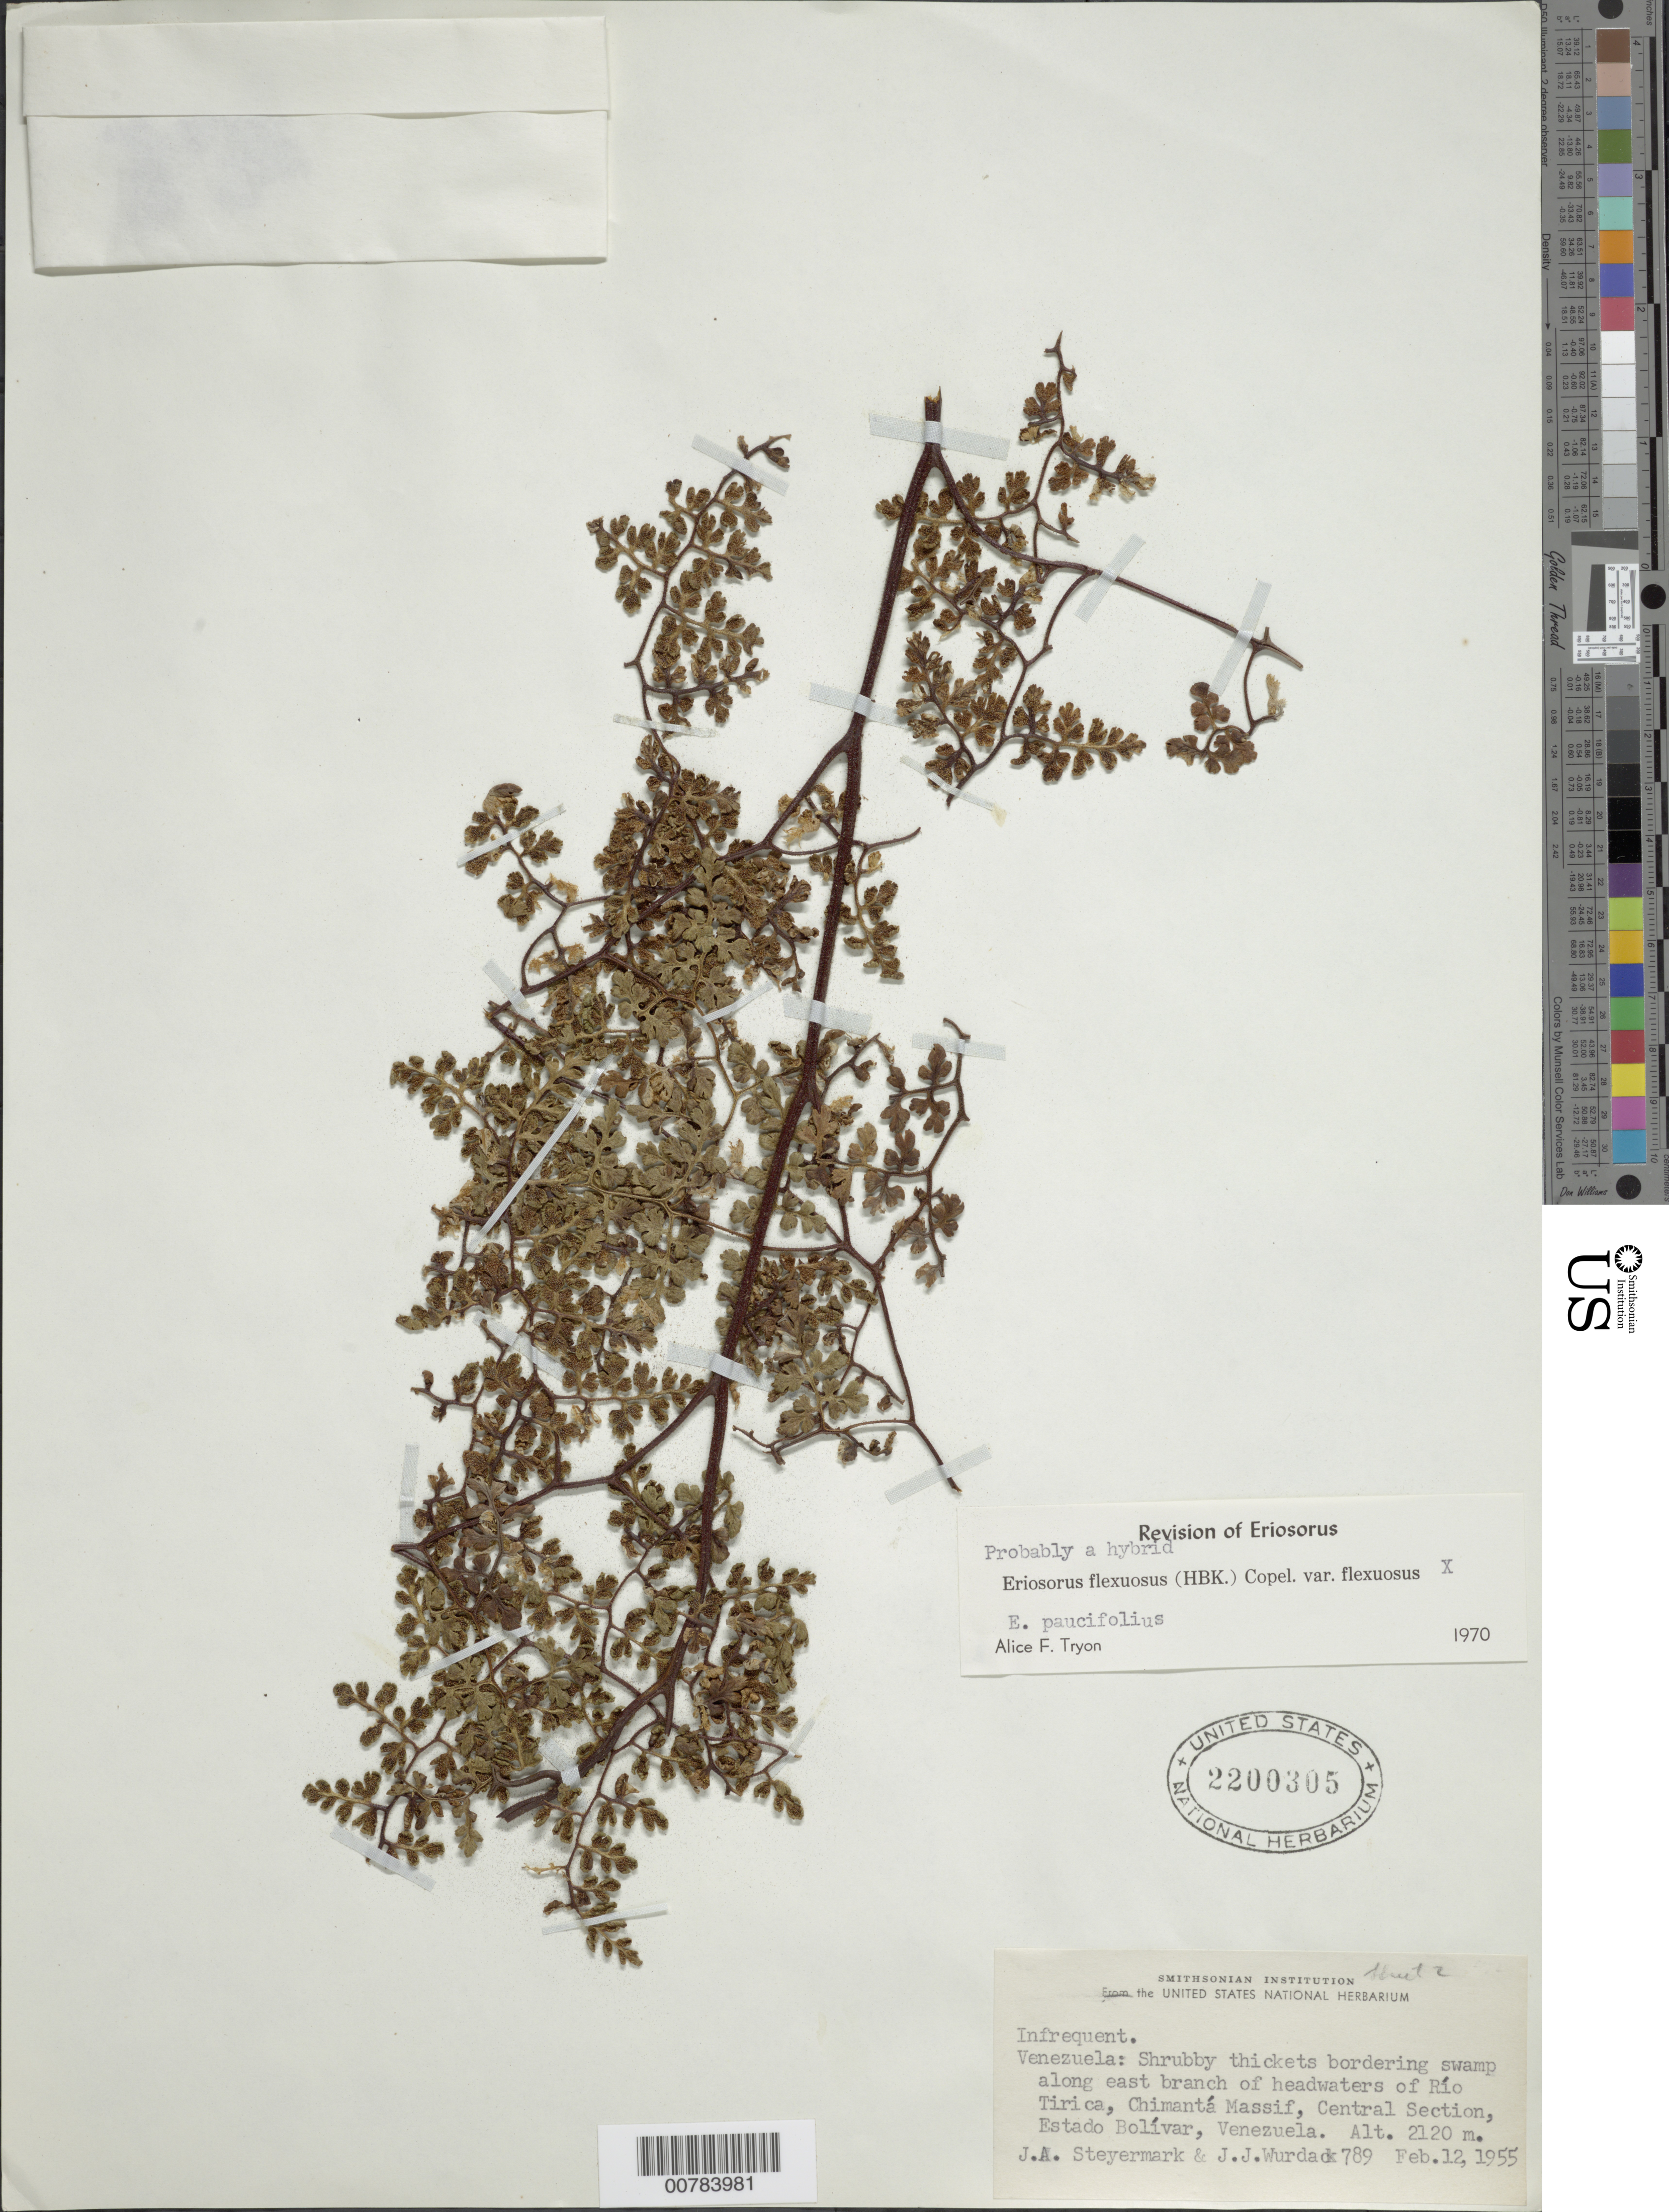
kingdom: Plantae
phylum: Tracheophyta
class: Polypodiopsida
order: Polypodiales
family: Pteridaceae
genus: Jamesonia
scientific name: Jamesonia flexuosa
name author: (Humb. & Bonpl.) Christenh.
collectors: J. Steyermark & J. J. Wurdack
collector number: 789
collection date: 1955-02-12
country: Venezuela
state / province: Bolivar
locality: Shrubby tickets bordering swamp along east branch of headwaters of Rio Tirica, Chimantá Massif, Central Section.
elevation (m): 2120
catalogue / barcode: US 2200305